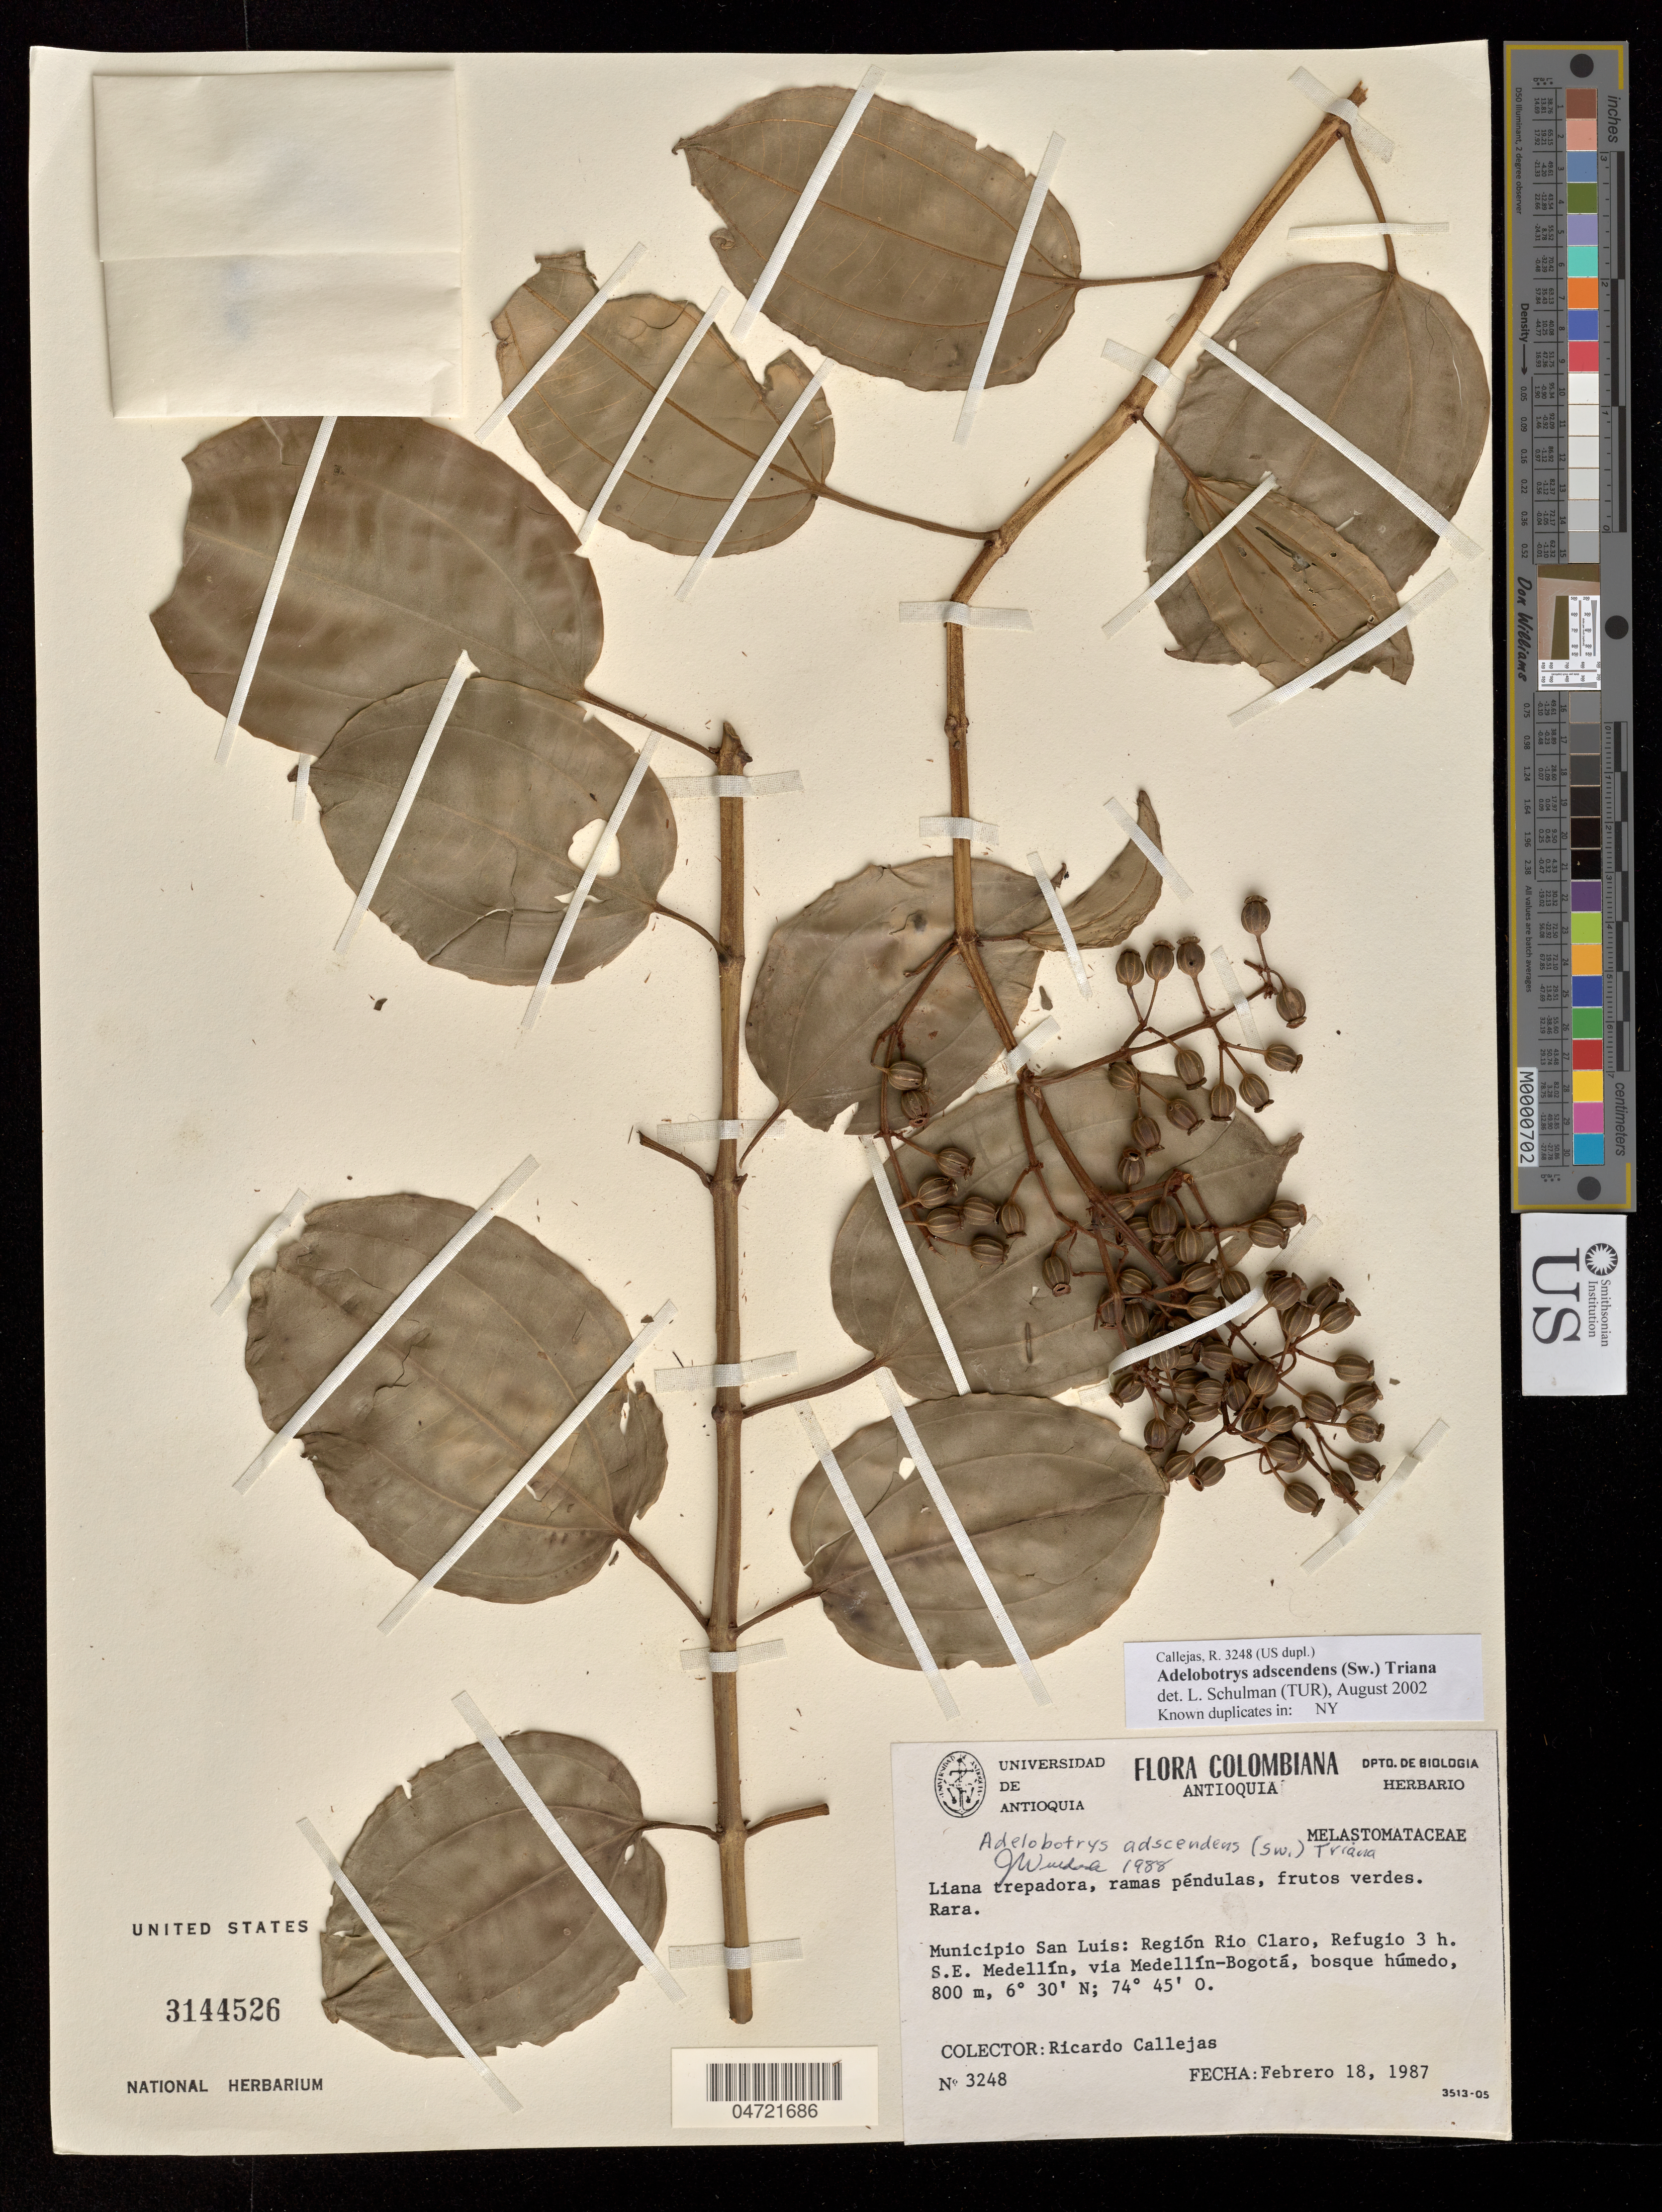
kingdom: Plantae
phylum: Tracheophyta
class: Magnoliopsida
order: Myrtales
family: Melastomataceae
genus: Adelobotrys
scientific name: Adelobotrys adscendens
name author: (Sw.) Triana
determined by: Schulman, Leif, (TUR), University of Turku (FINLAND)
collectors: R. Callejas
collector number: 3248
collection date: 1987-02-18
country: Colombia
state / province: Antioquia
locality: Municipio San Luis: Región Rio Claro, Refugio 3 h. S.E. Medellín, via Medellín-Bogotá.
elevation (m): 800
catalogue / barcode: US 3144526